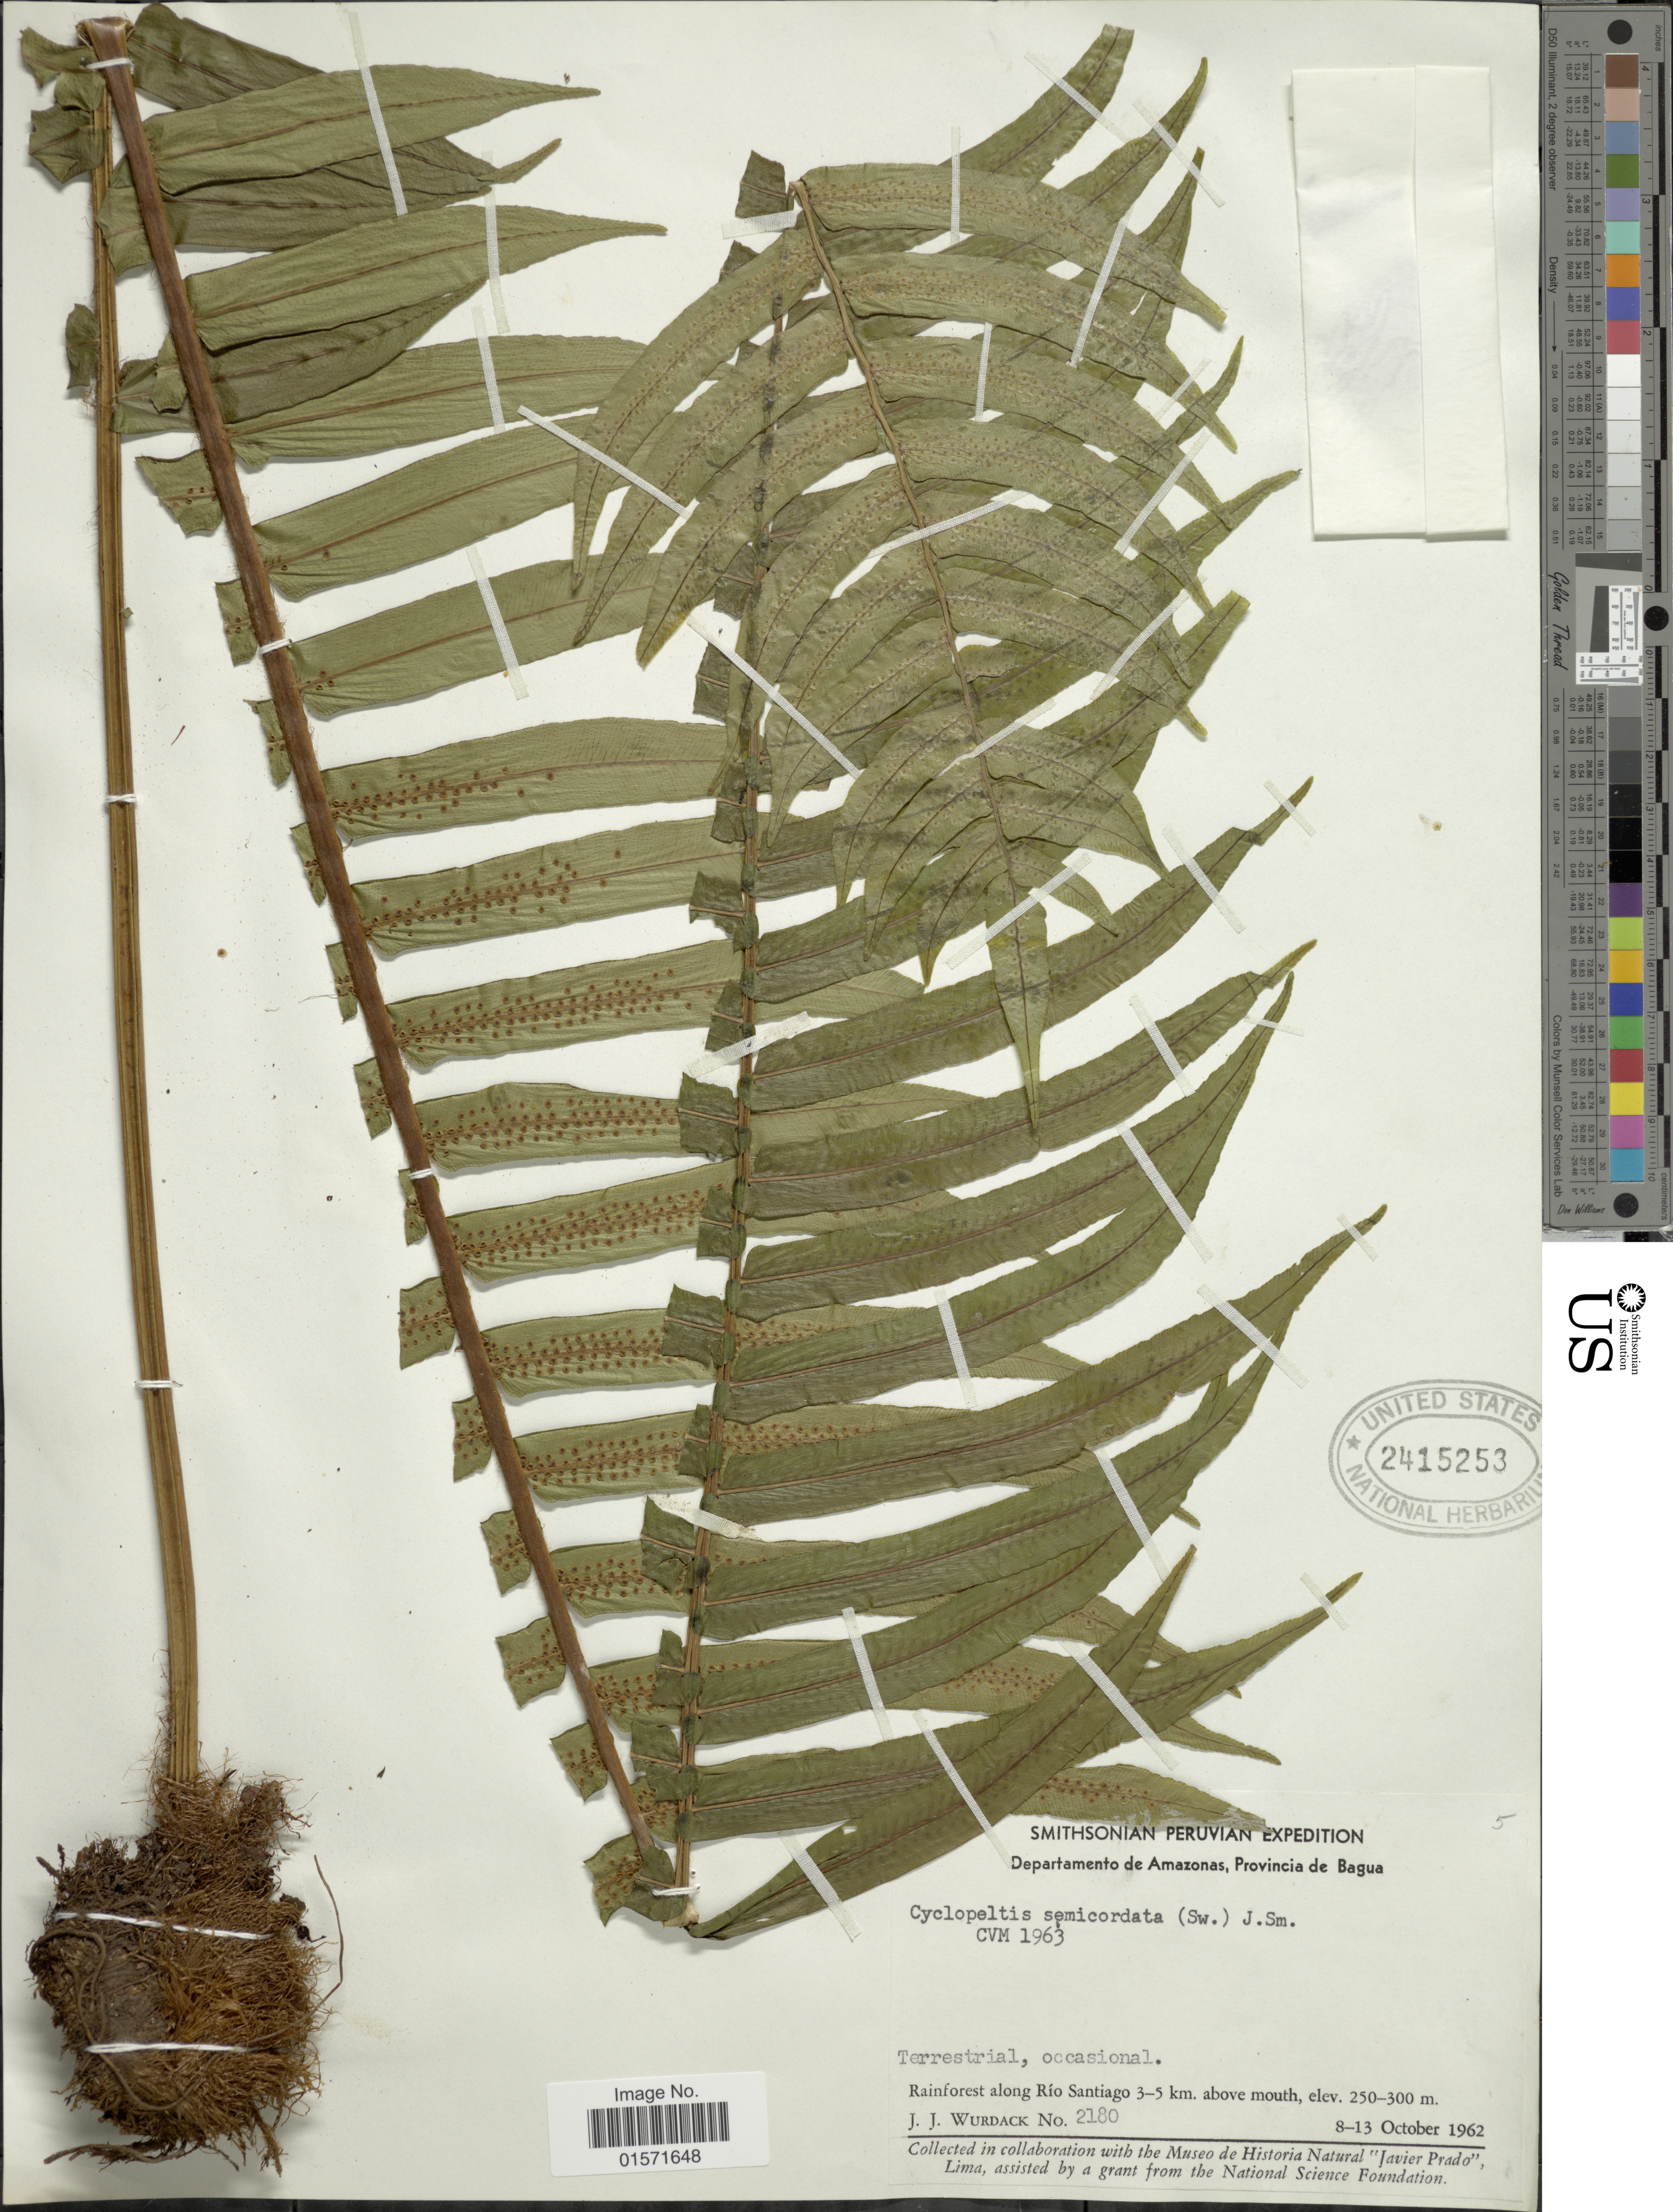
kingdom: Plantae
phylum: Tracheophyta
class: Polypodiopsida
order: Polypodiales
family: Lomariopsidaceae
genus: Cyclopeltis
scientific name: Cyclopeltis semicordata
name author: (Sw.) J. Sm.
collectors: J. J. Wurdack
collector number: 2180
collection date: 1962-10-08/1962-10-13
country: Peru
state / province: Amazonas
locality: Departamento de Amazonas, Provincia de Bagua. Rainforest along Rio Santiago 3-5 km. above mouth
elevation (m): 250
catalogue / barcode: US 2415253